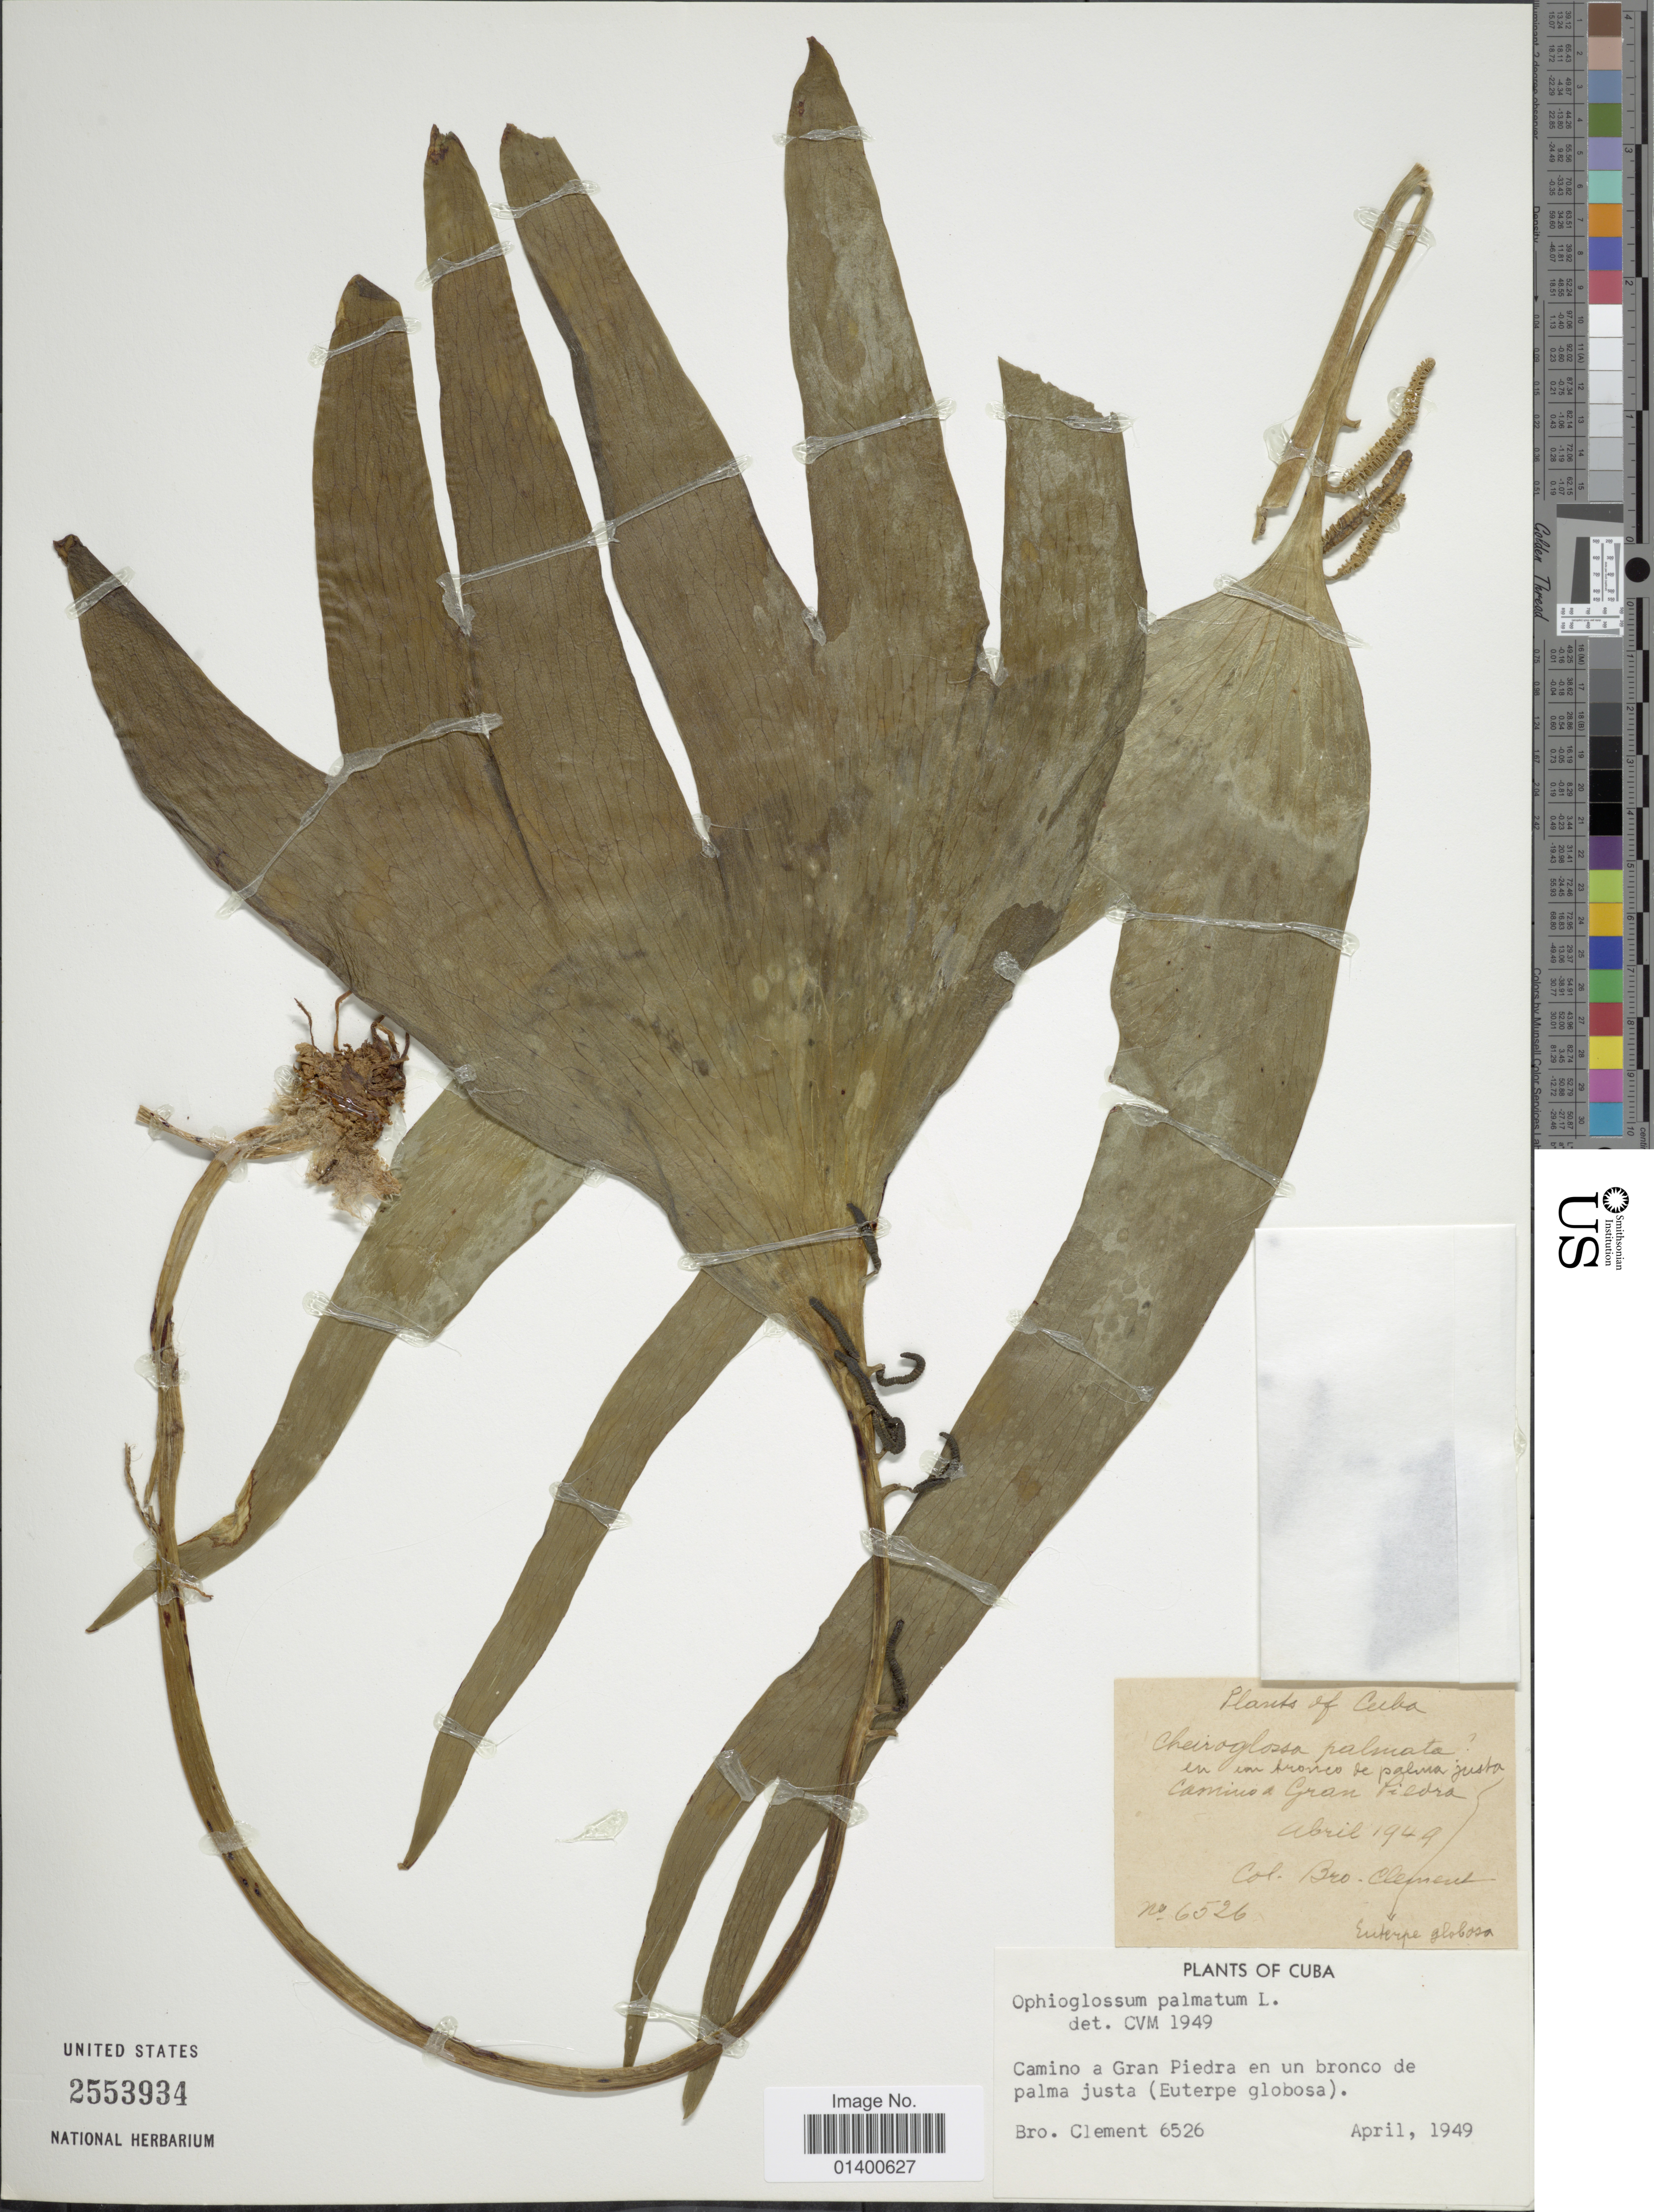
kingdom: Plantae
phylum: Tracheophyta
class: Polypodiopsida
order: Ophioglossales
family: Ophioglossaceae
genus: Cheiroglossa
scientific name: Cheiroglossa palmata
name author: (L.) C. Presl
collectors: B. Clement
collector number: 6526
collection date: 1949-04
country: Cuba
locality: Camino a Gran Piedra en un bronco de palma justa (Euterpe globosa)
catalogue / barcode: US 2553934